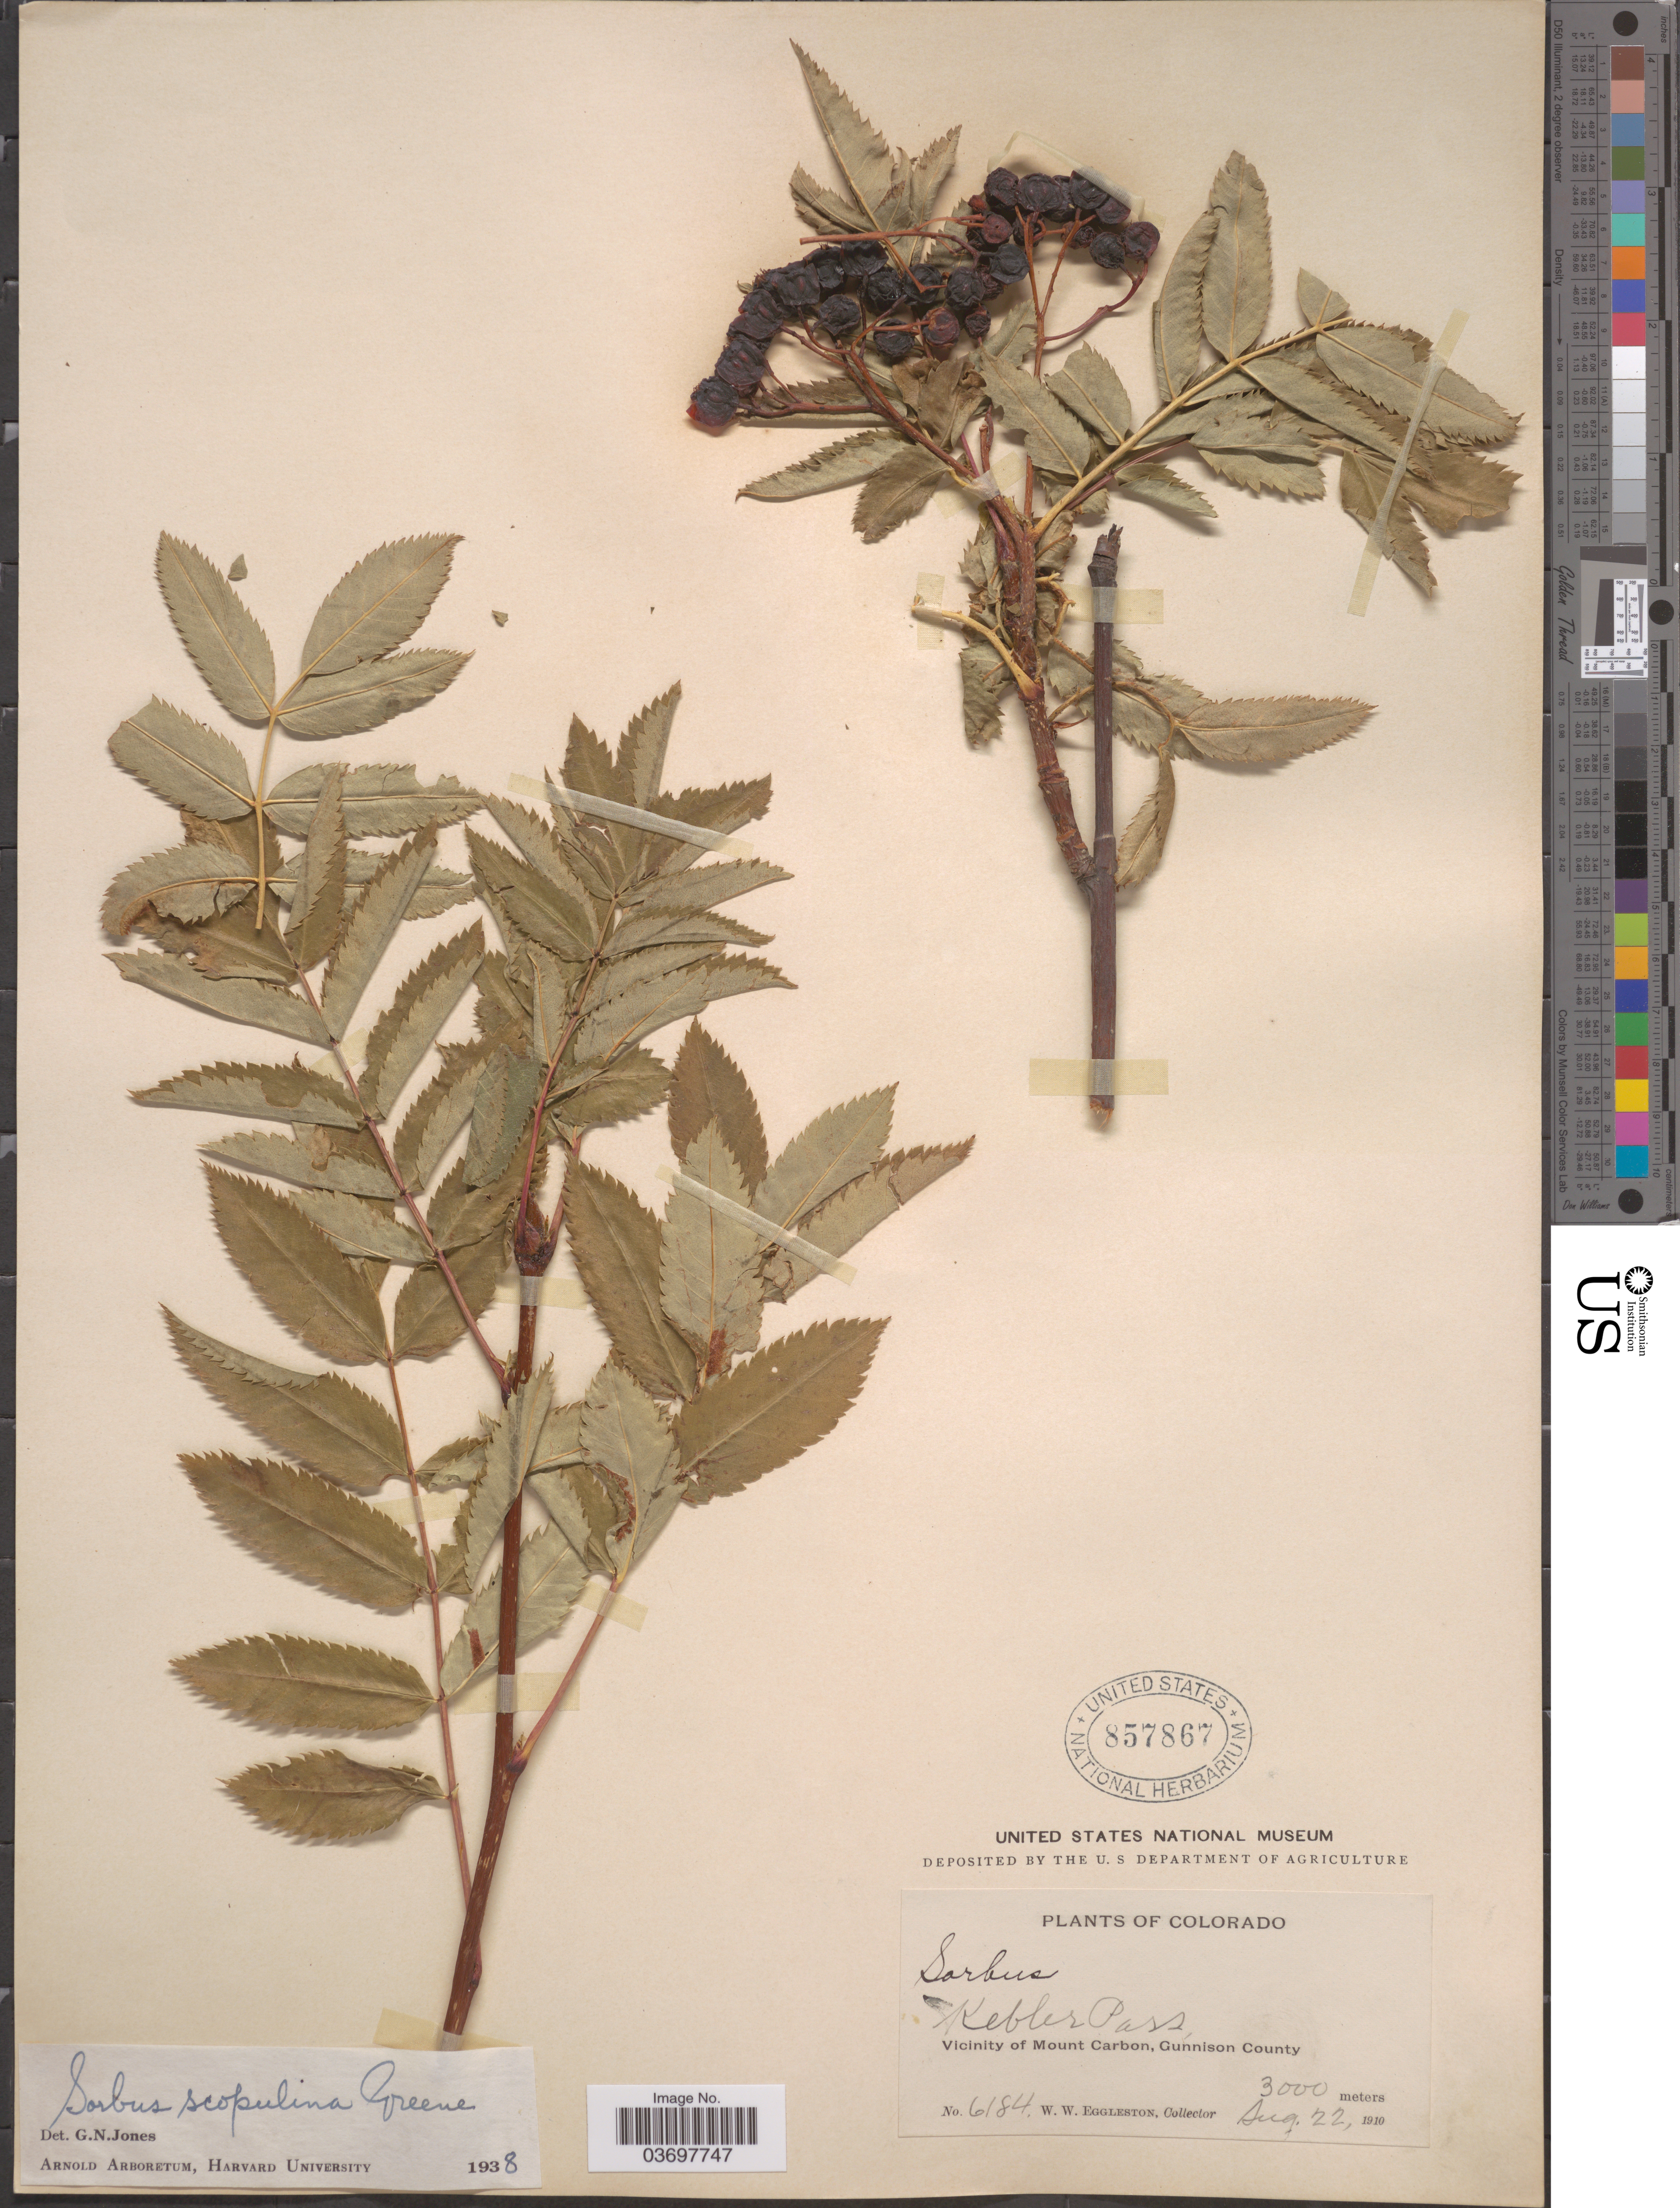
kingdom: Plantae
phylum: Tracheophyta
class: Magnoliopsida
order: Rosales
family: Rosaceae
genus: Sorbus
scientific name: Sorbus scopulina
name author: Greene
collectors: W. W. Eggleston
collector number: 6184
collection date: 1910-08-22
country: United States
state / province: Colorado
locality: Kebler Pass, Vicinity of Mount Carbon, Gunnison County.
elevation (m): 3000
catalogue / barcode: US 857867